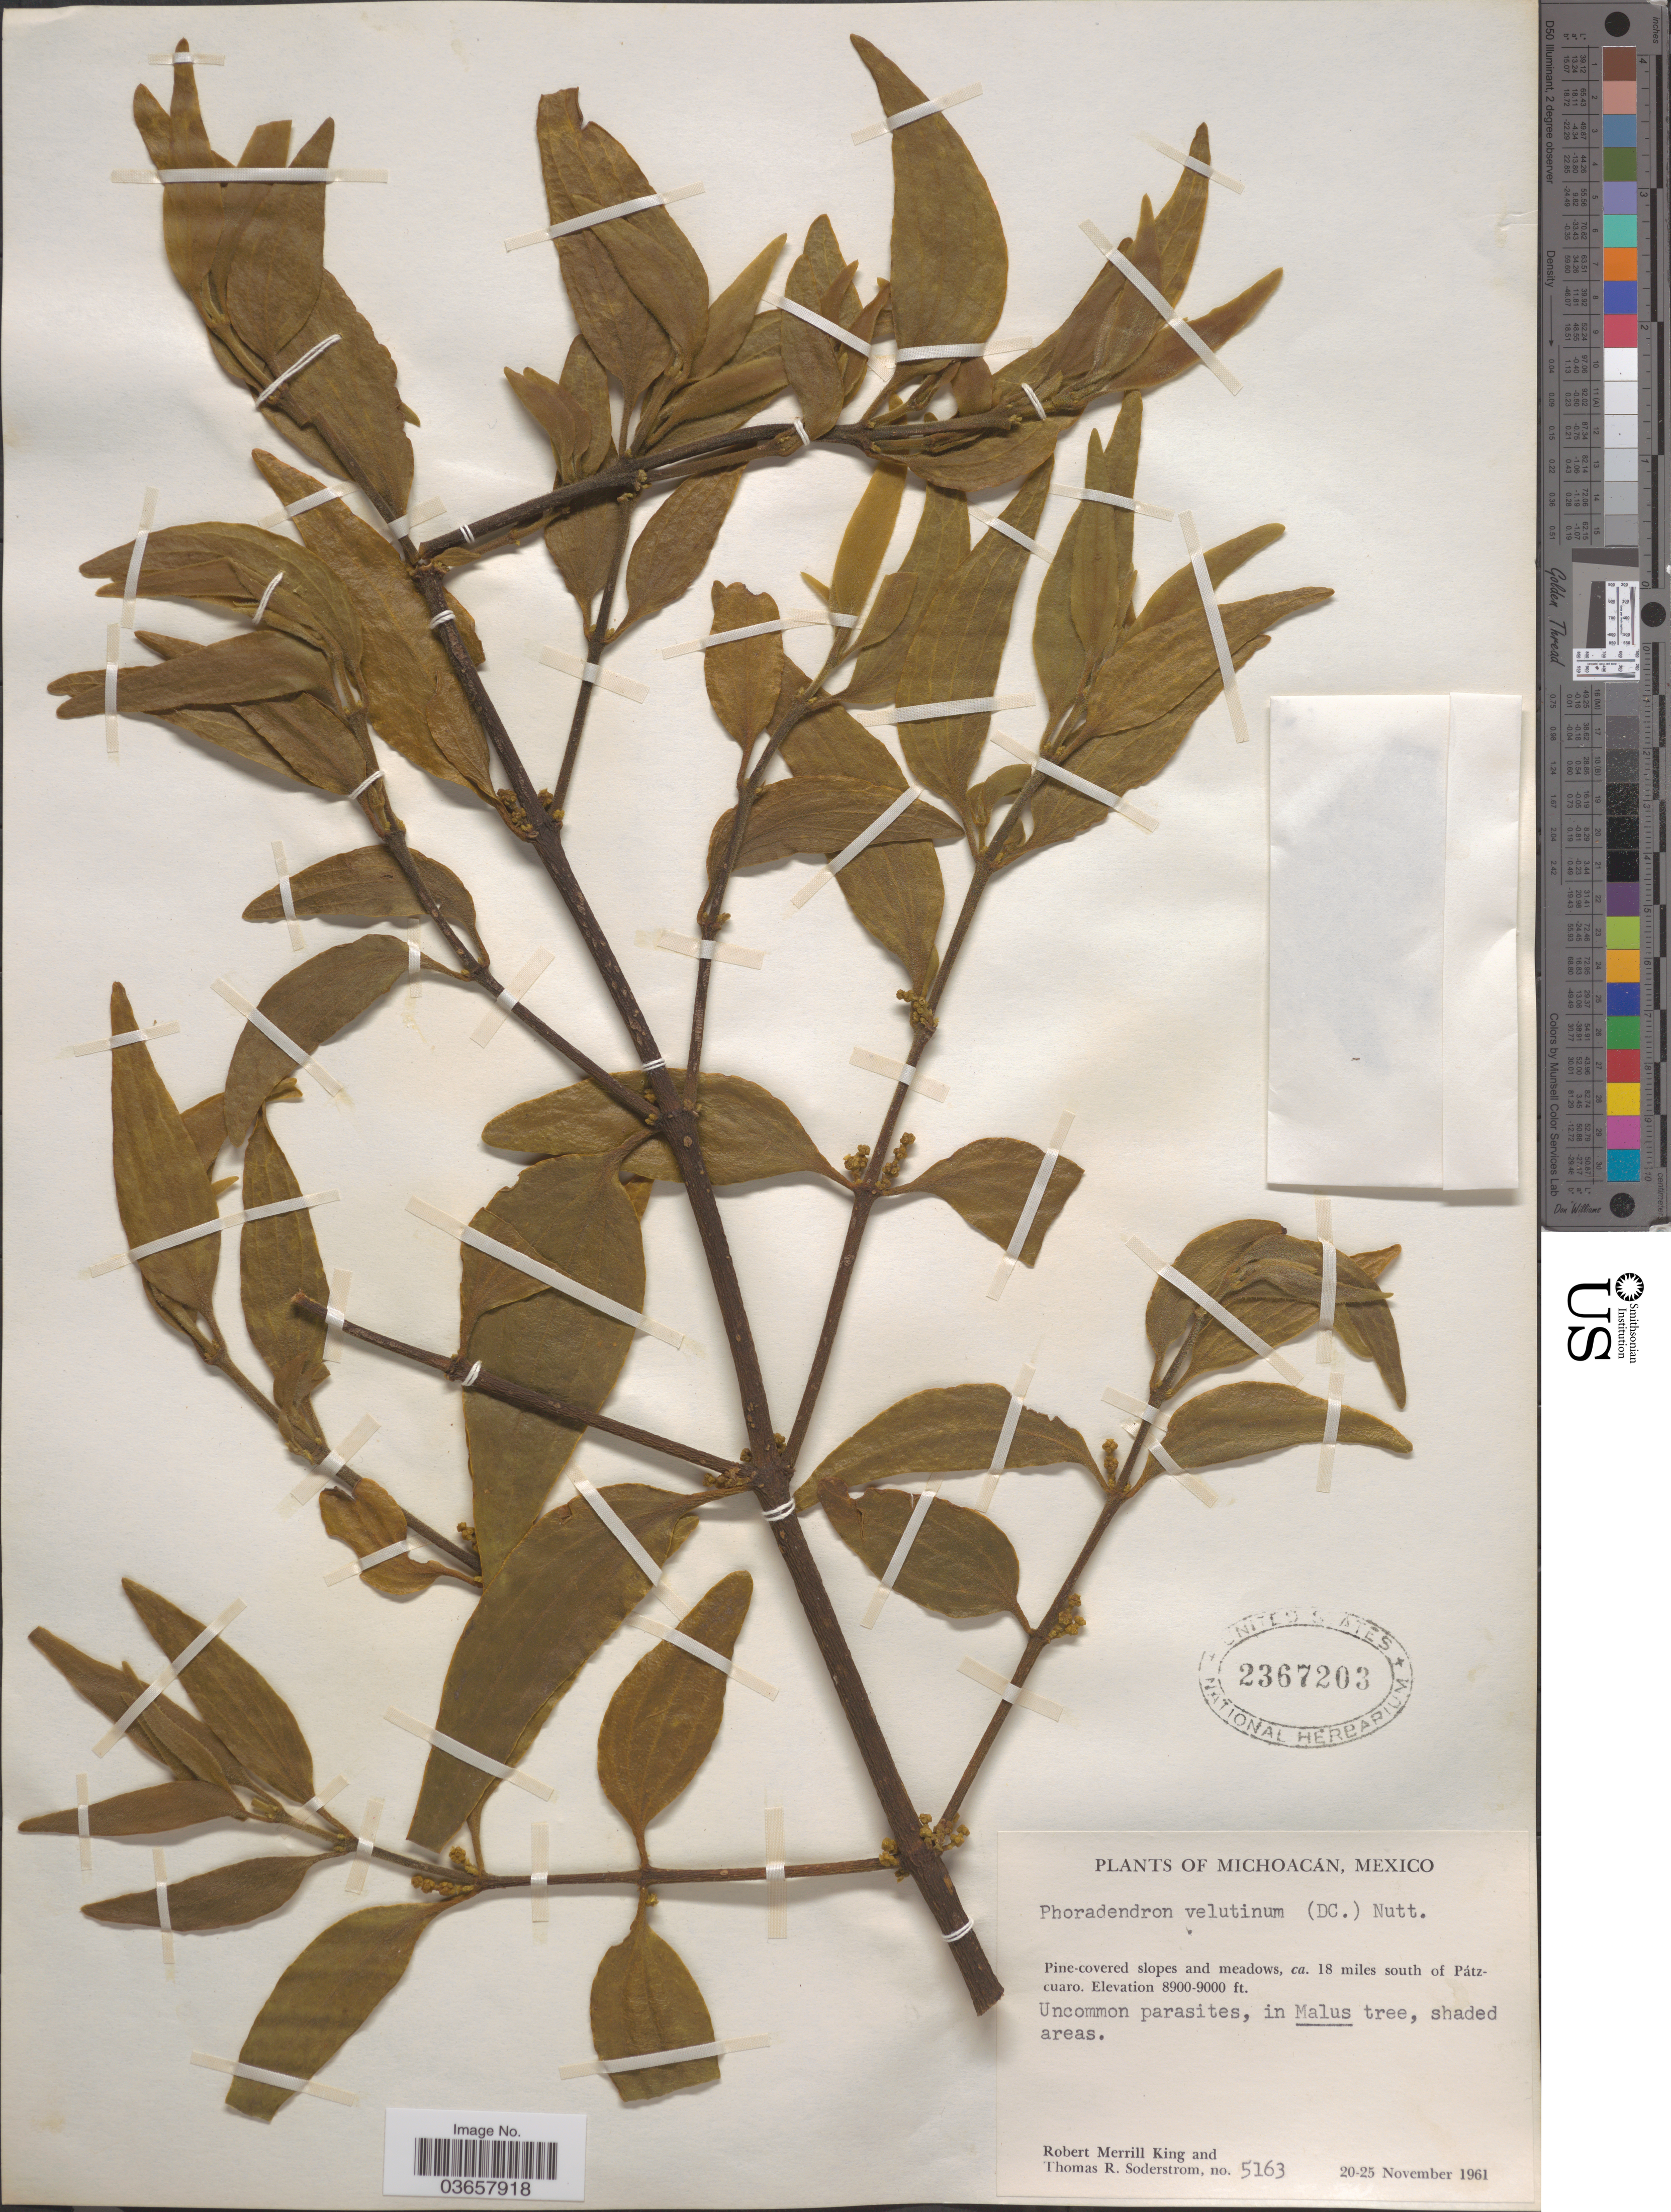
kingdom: Plantae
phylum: Tracheophyta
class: Magnoliopsida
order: Santalales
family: Viscaceae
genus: Phoradendron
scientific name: Phoradendron velutinum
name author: (DC.) Oliv.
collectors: R. M. King & T. R. Soderstrom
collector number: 5163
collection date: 1961-11-20/1961-11-25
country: Mexico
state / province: Michoacán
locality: Ca. 18 miles south of Pátzcuaro.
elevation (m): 2713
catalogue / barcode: US 2367203